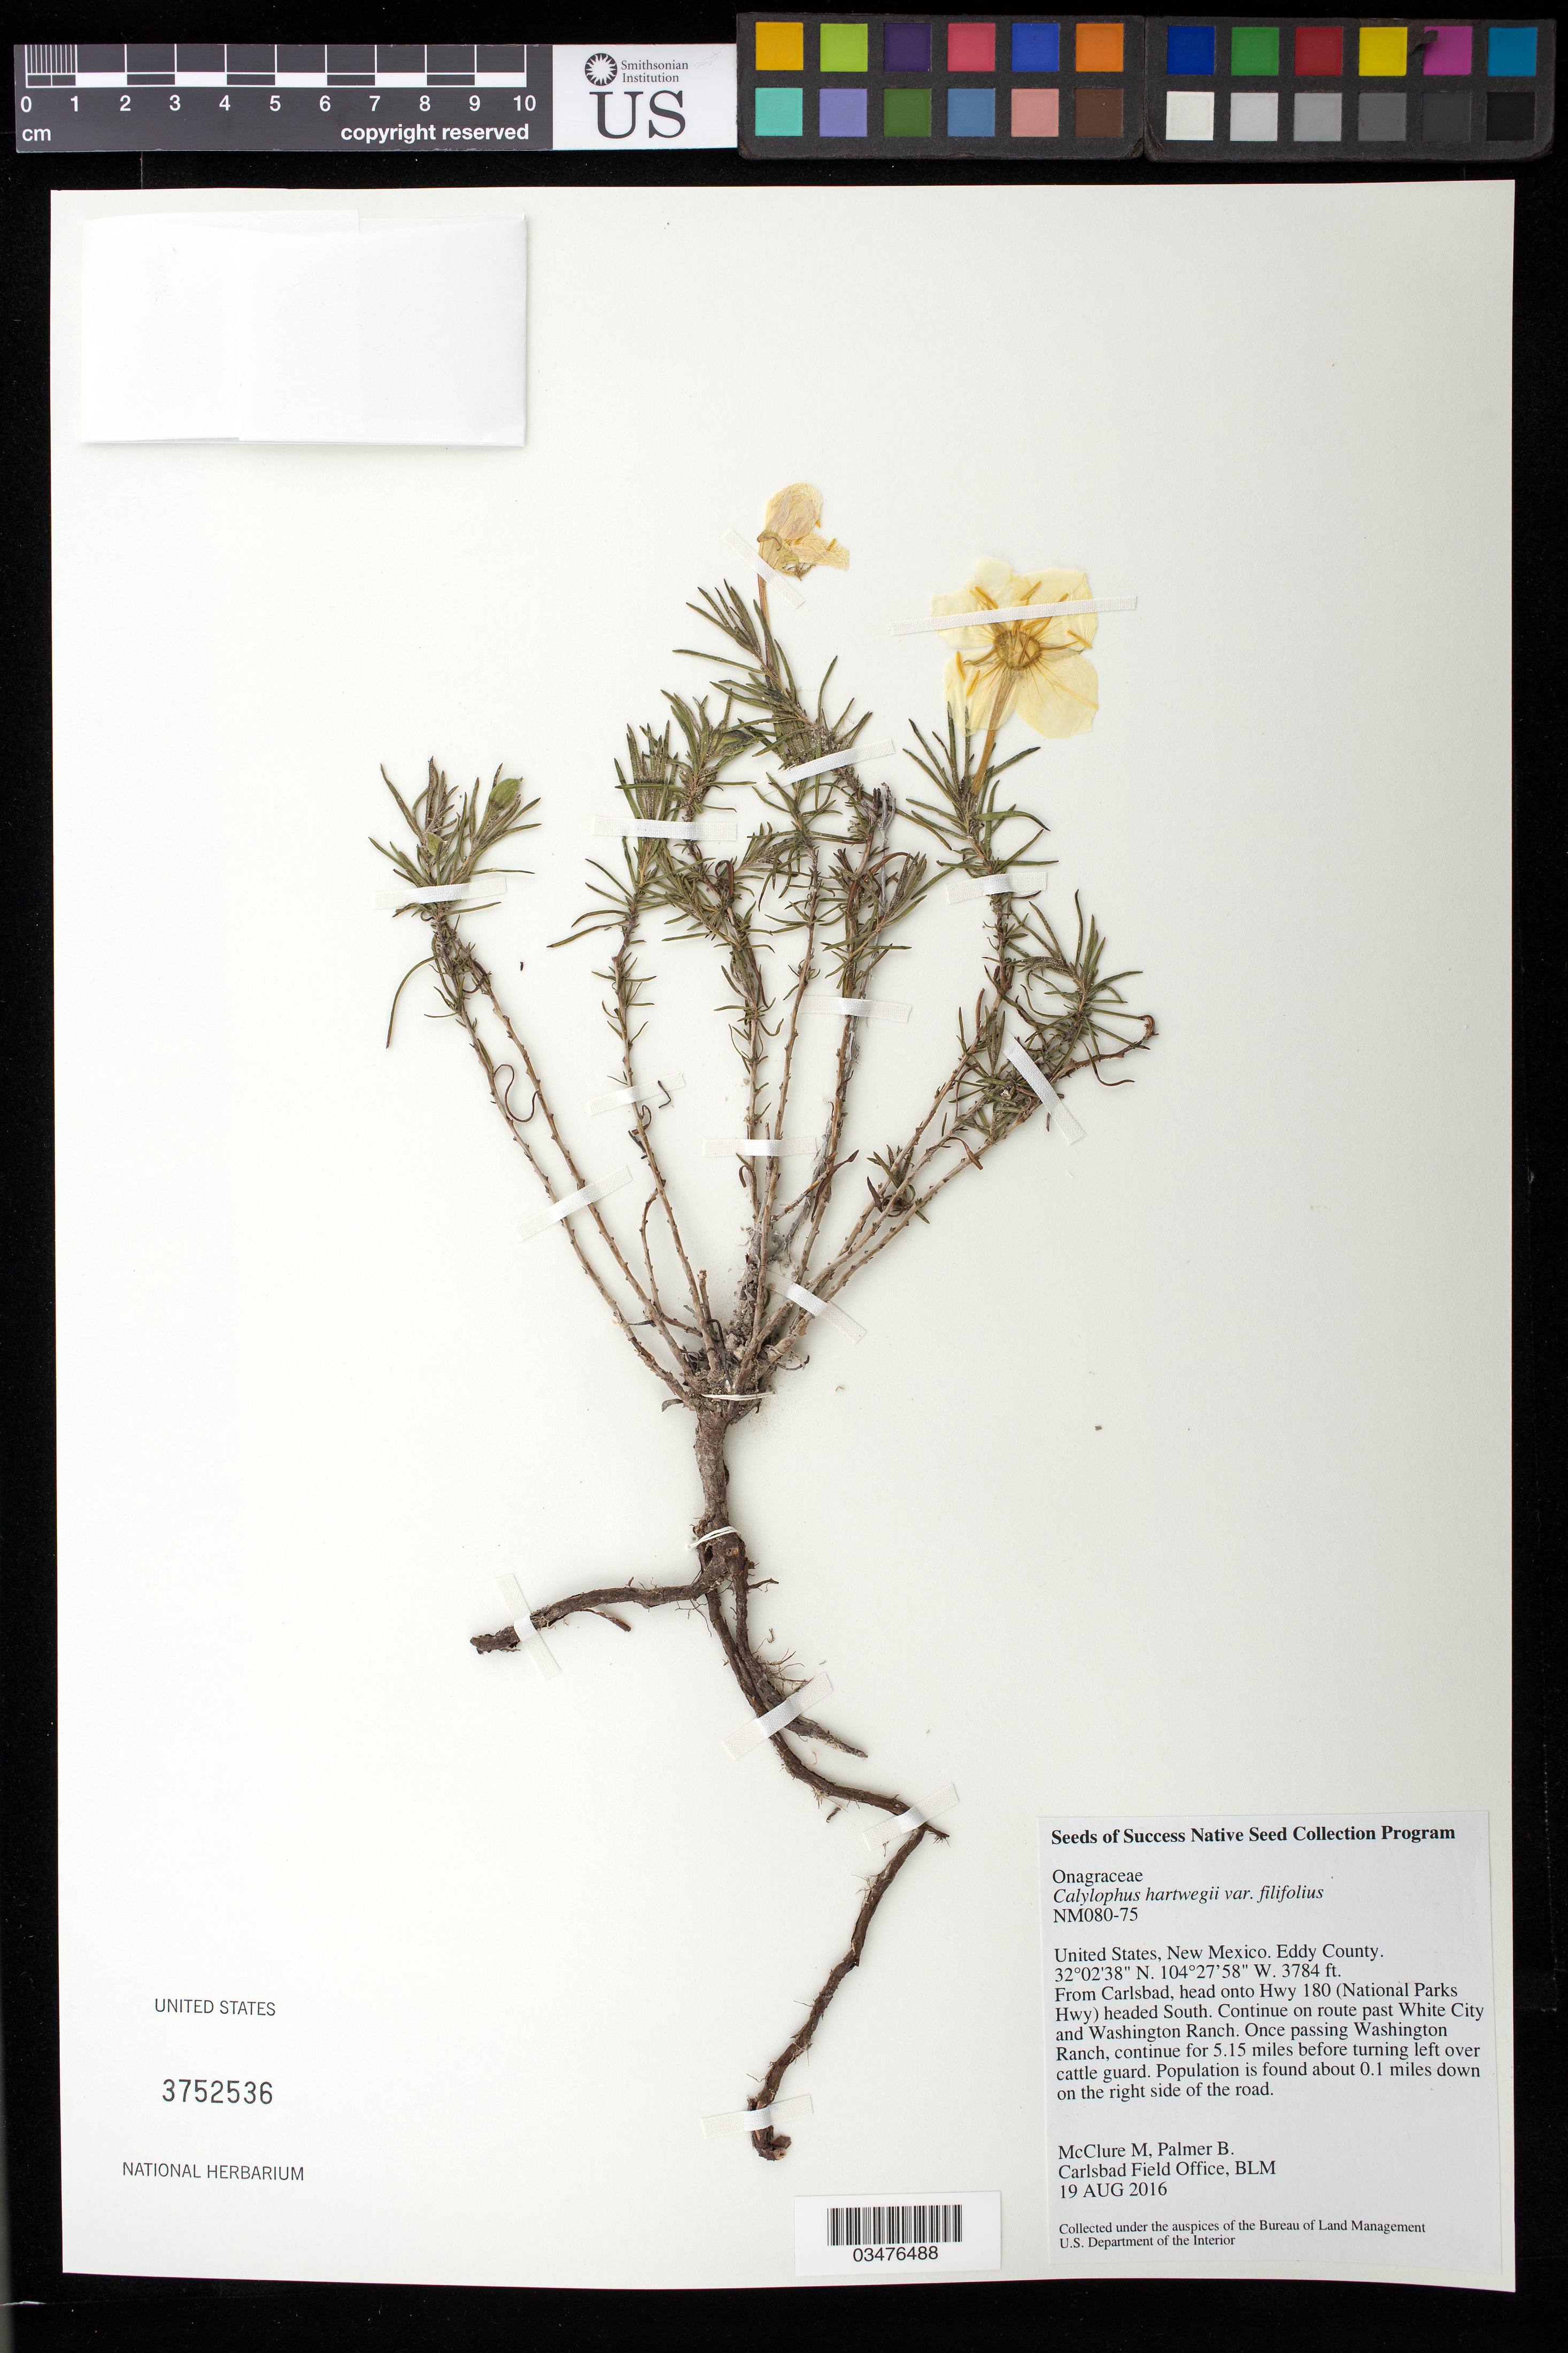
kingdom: Plantae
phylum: Tracheophyta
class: Magnoliopsida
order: Myrtales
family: Onagraceae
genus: Calylophus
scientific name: Calylophus hartwegii subsp. filifolius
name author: (Benth.) P.H. Raven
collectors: M. McClure & B. Palmer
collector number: NM080-75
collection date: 2016-08-19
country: United States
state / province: New Mexico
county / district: Eddy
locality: Past White City and Washington Ranch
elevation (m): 1153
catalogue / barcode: US 3752536